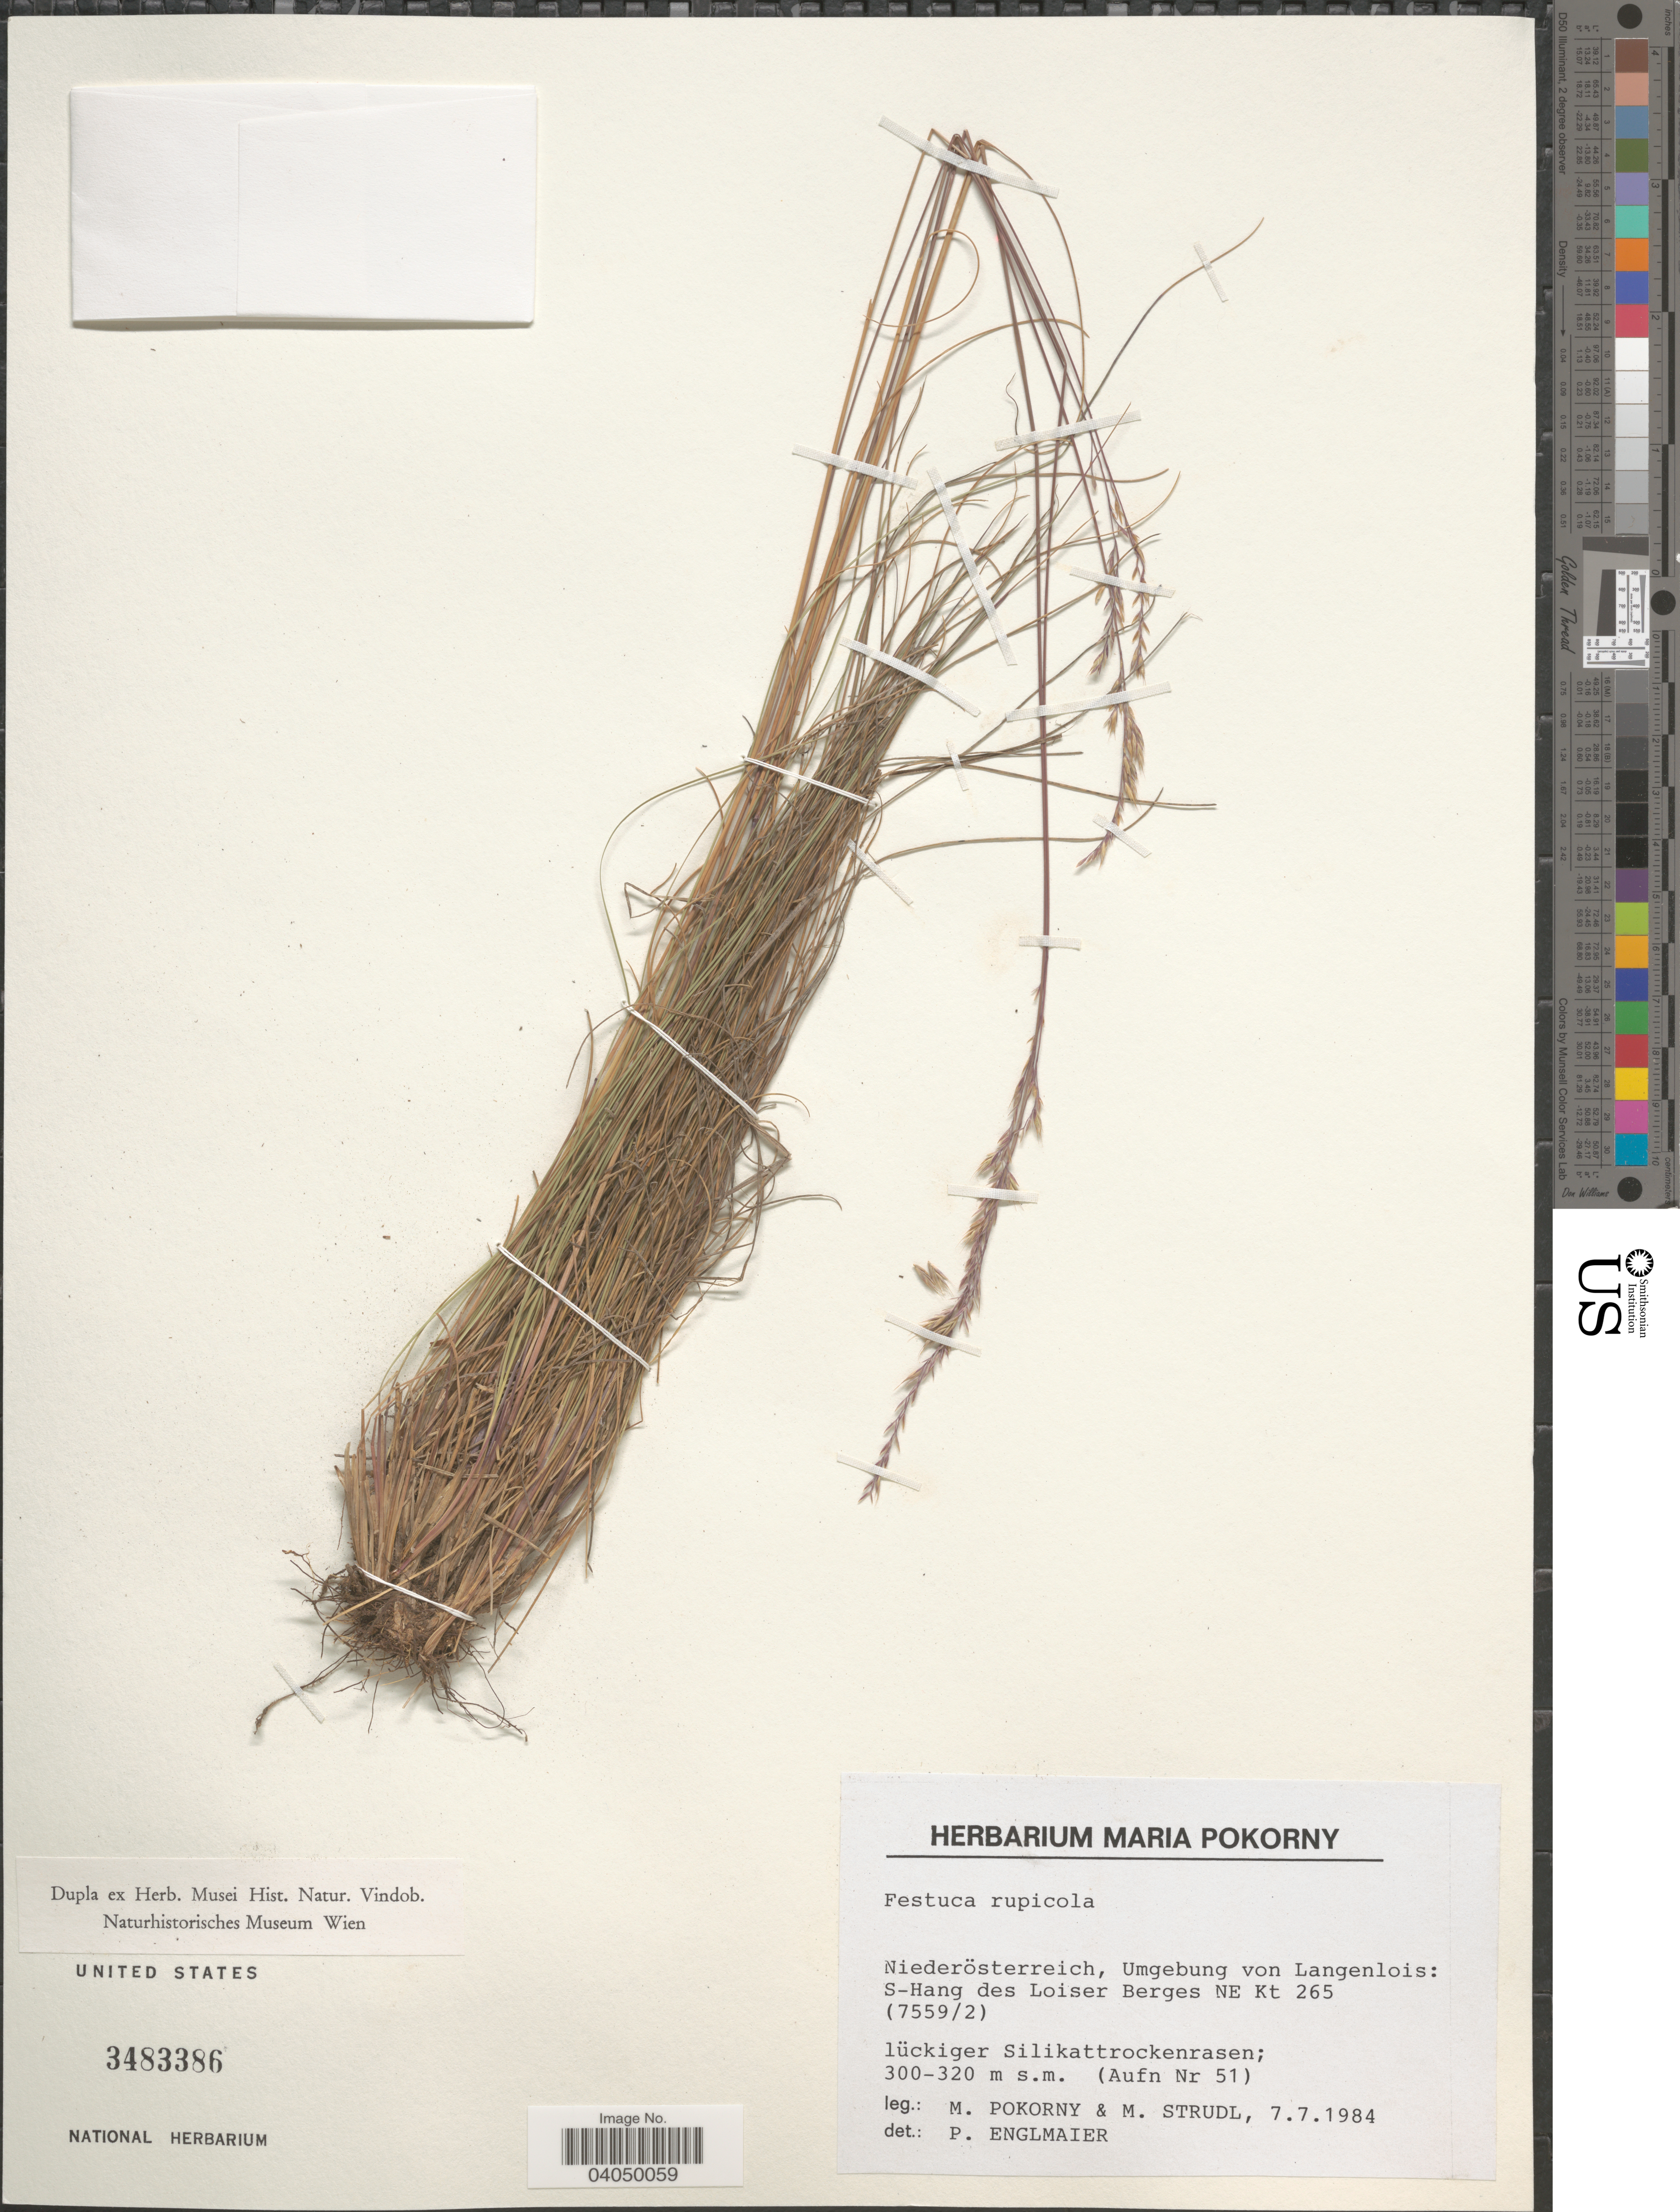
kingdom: Plantae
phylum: Tracheophyta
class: Liliopsida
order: Poales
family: Poaceae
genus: Festuca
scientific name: Festuca rupicola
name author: Heuff.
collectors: M. Pokorny & M. Strudl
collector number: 51*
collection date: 1984-07-07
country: Austria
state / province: Niederosterreich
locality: Umgebung von Langenlois: S-Hang des Loiser Berges NE Kt 265 (7559/2) lückiger Silikattrockenrasen.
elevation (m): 300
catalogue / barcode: US 3483386